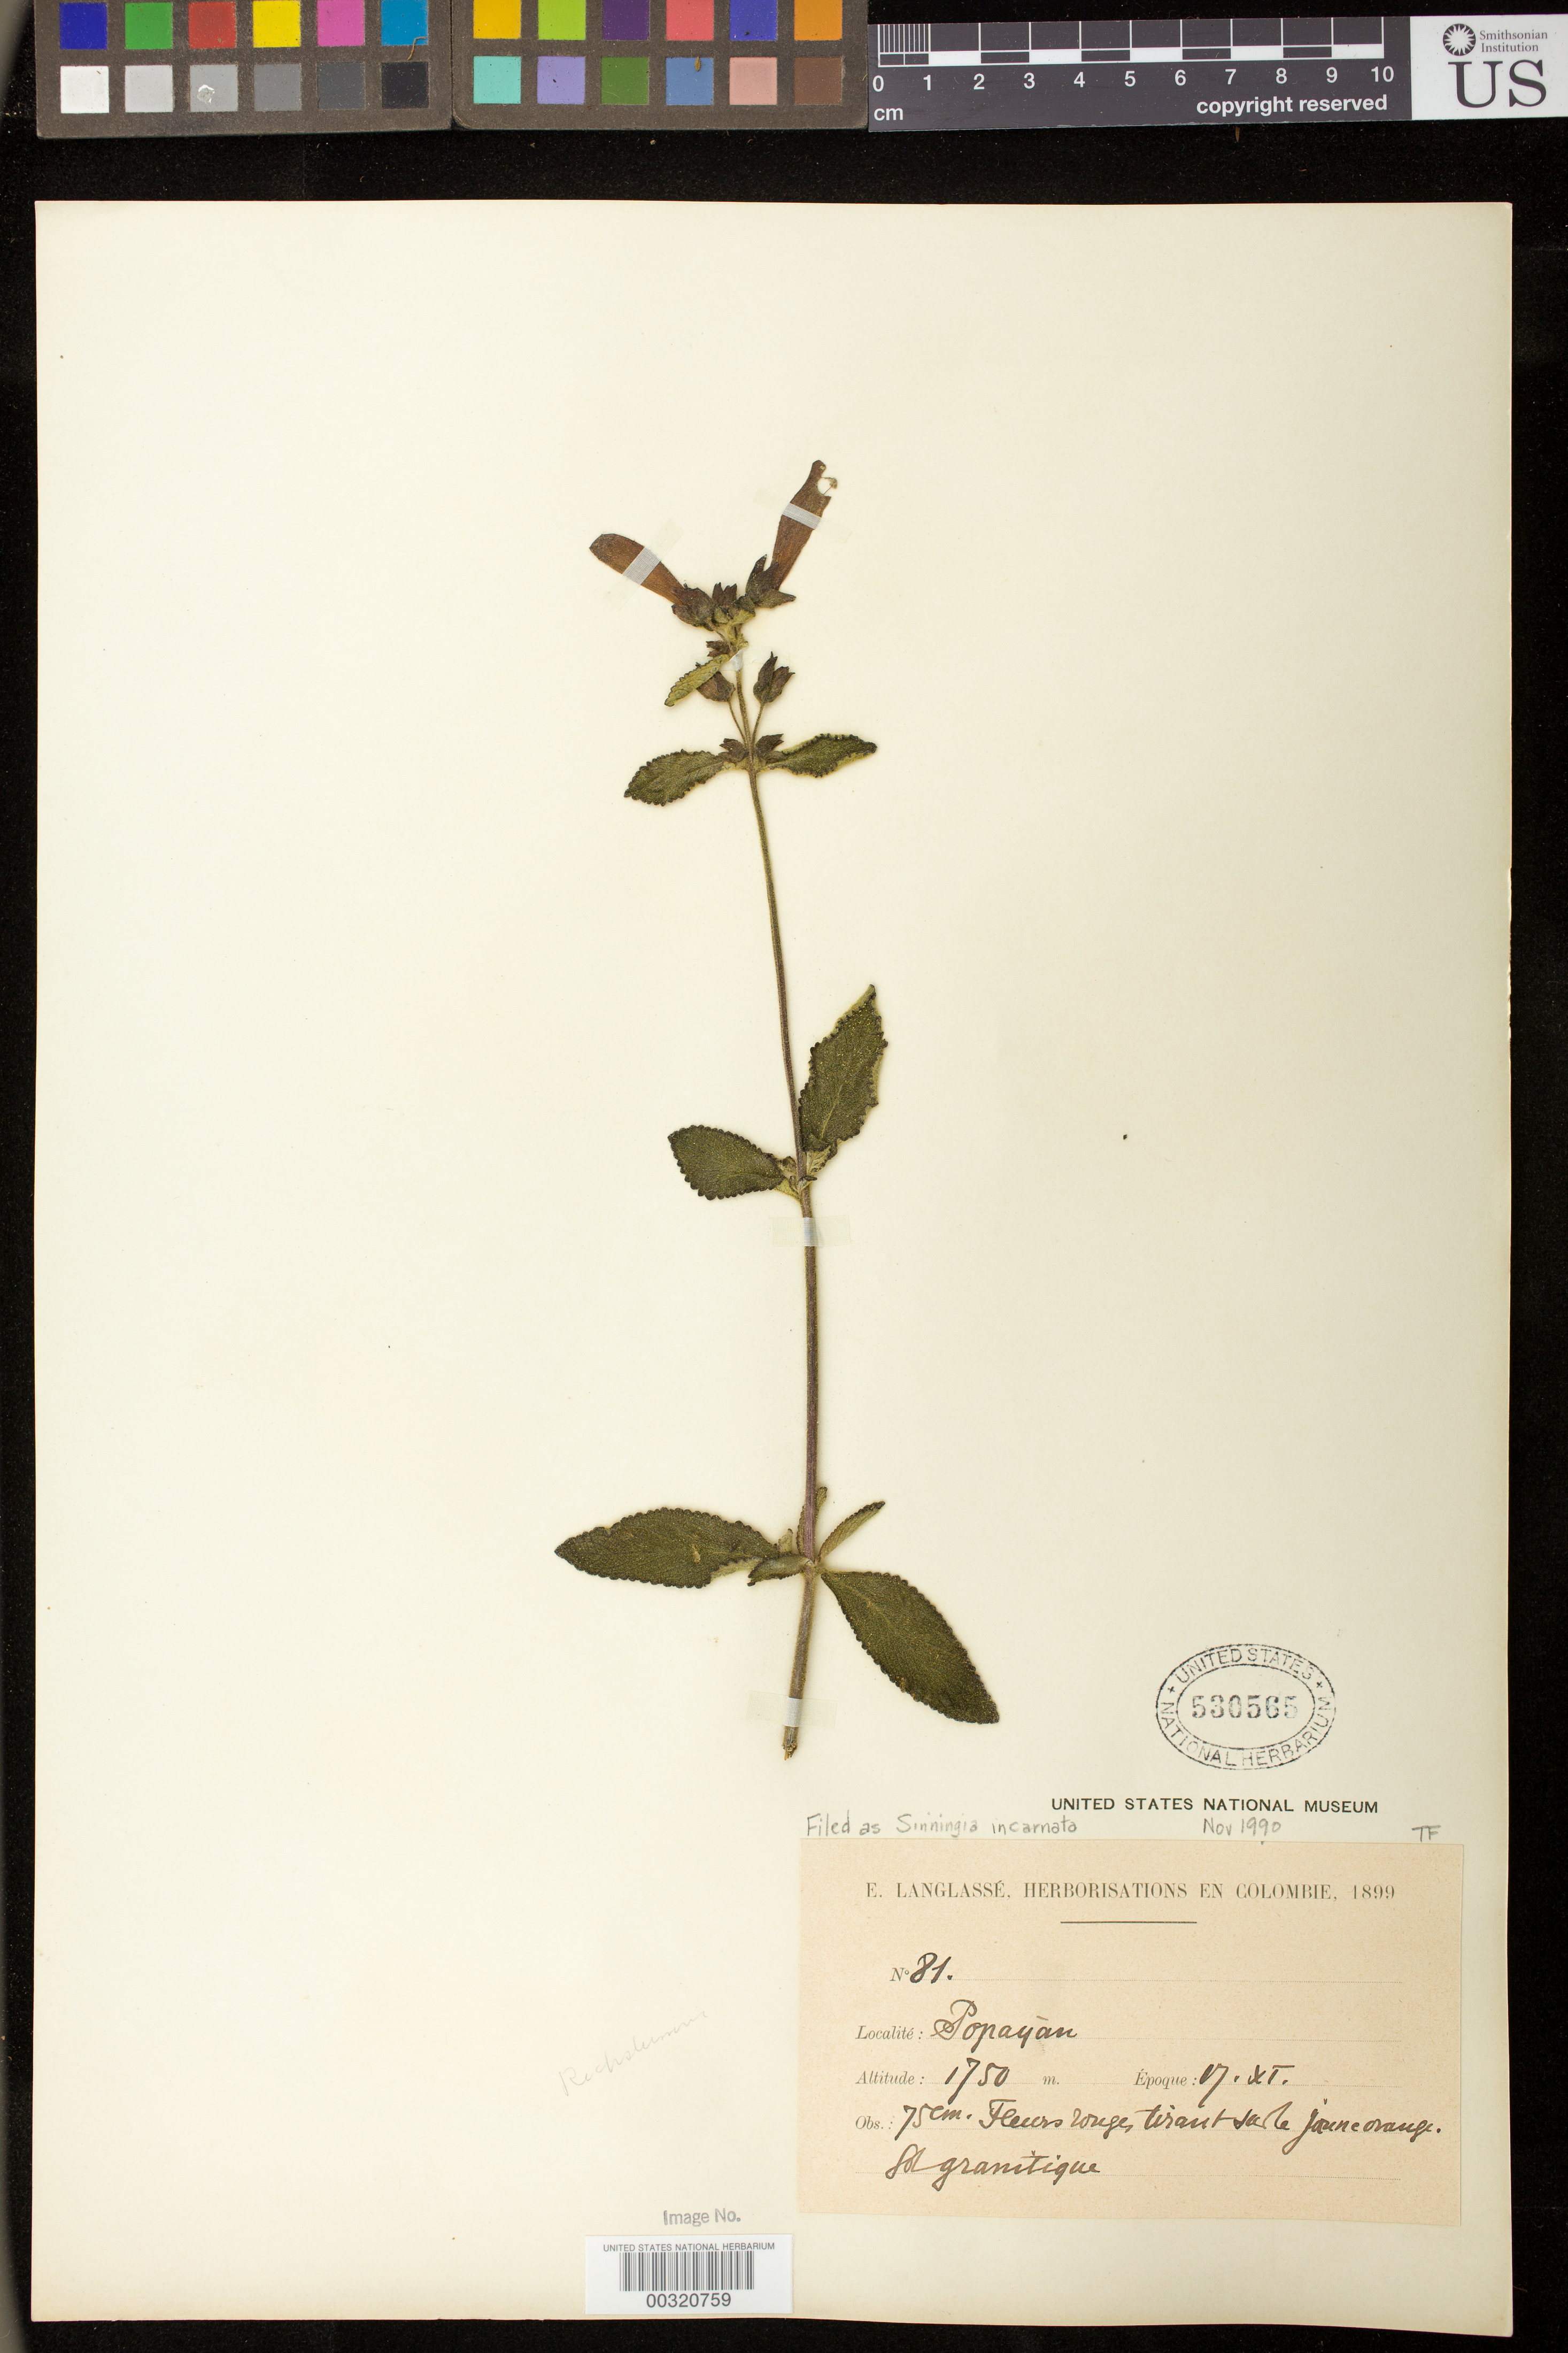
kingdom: Plantae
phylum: Tracheophyta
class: Magnoliopsida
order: Lamiales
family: Gesneriaceae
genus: Sinningia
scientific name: Sinningia incarnata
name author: (Aubl.) D.L. Denham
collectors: E. Langlassé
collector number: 81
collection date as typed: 17 Nov 1899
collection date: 1899-11-17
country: Colombia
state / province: Cauca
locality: Popayan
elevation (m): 1750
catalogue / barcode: US 530565